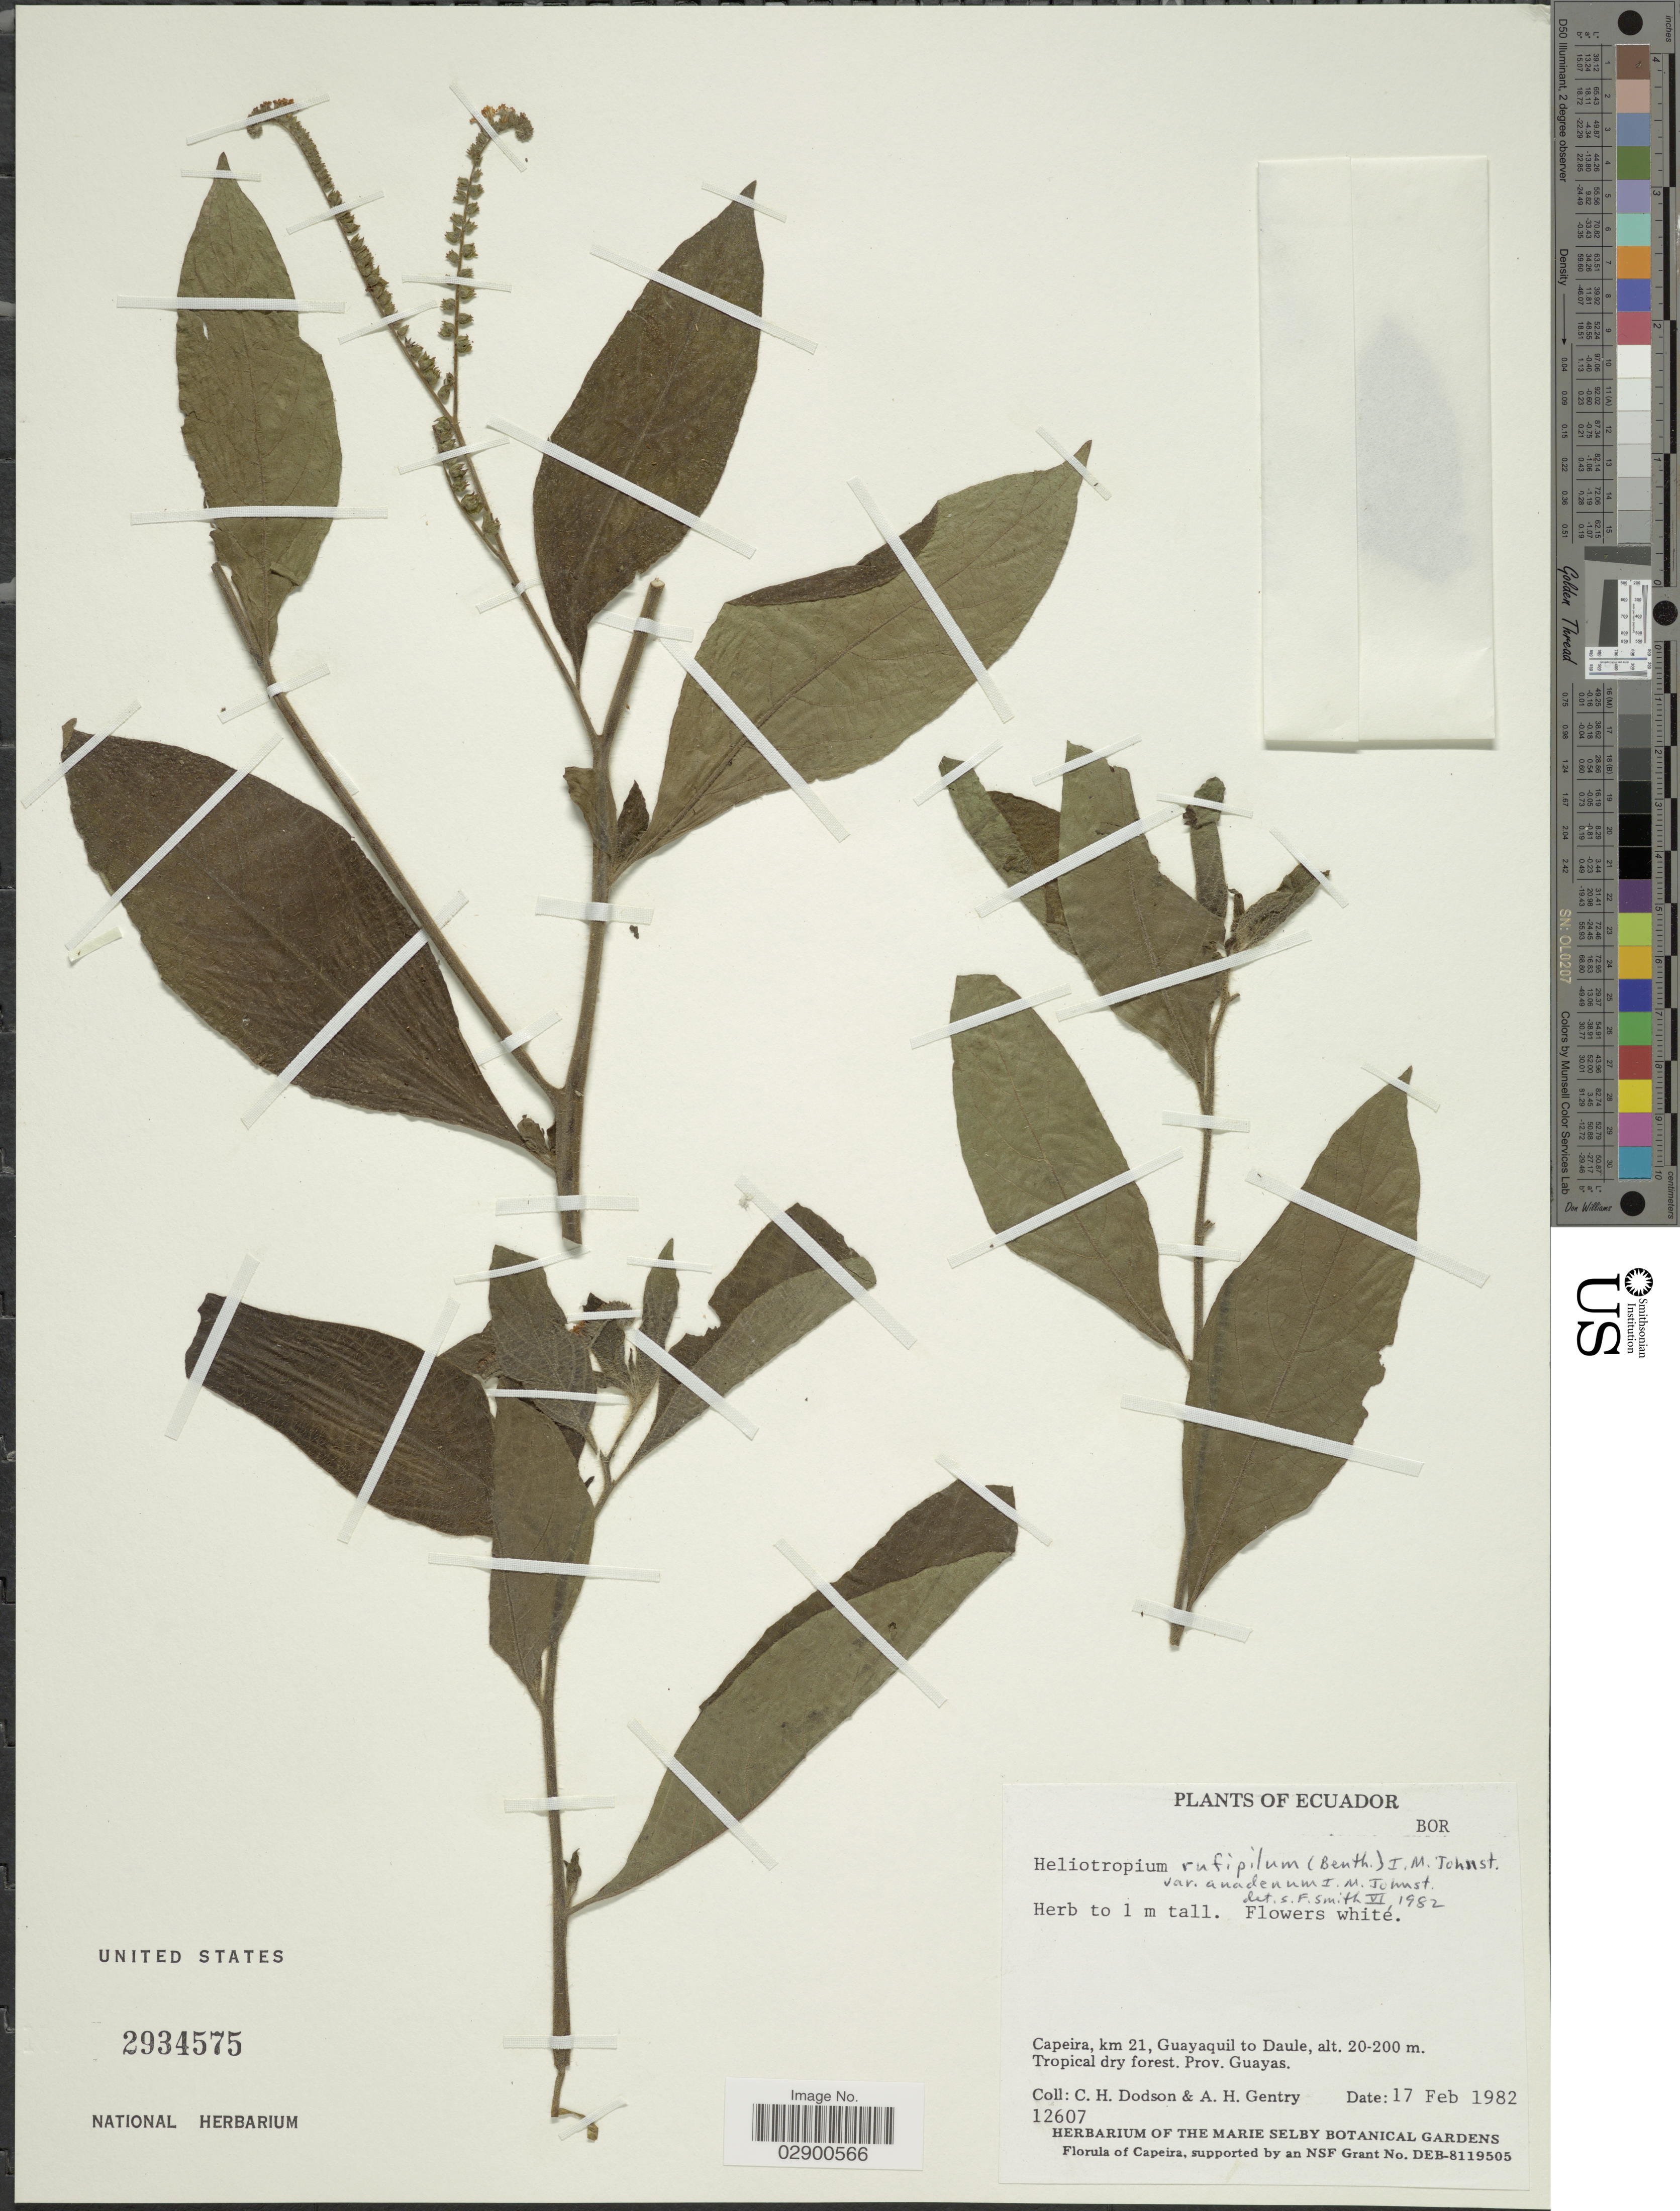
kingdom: Plantae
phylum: Tracheophyta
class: Magnoliopsida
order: Boraginales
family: Heliotropiaceae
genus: Heliotropium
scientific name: Heliotropium rufipilum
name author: (Benth.) I.M. Johnst.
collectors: C. H. Dodson & A. H. Gentry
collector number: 12607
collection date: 1982-02-17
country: Ecuador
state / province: Guayas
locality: Capeira, km 21, Guayaquil to Daule.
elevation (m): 20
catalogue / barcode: US 2934575